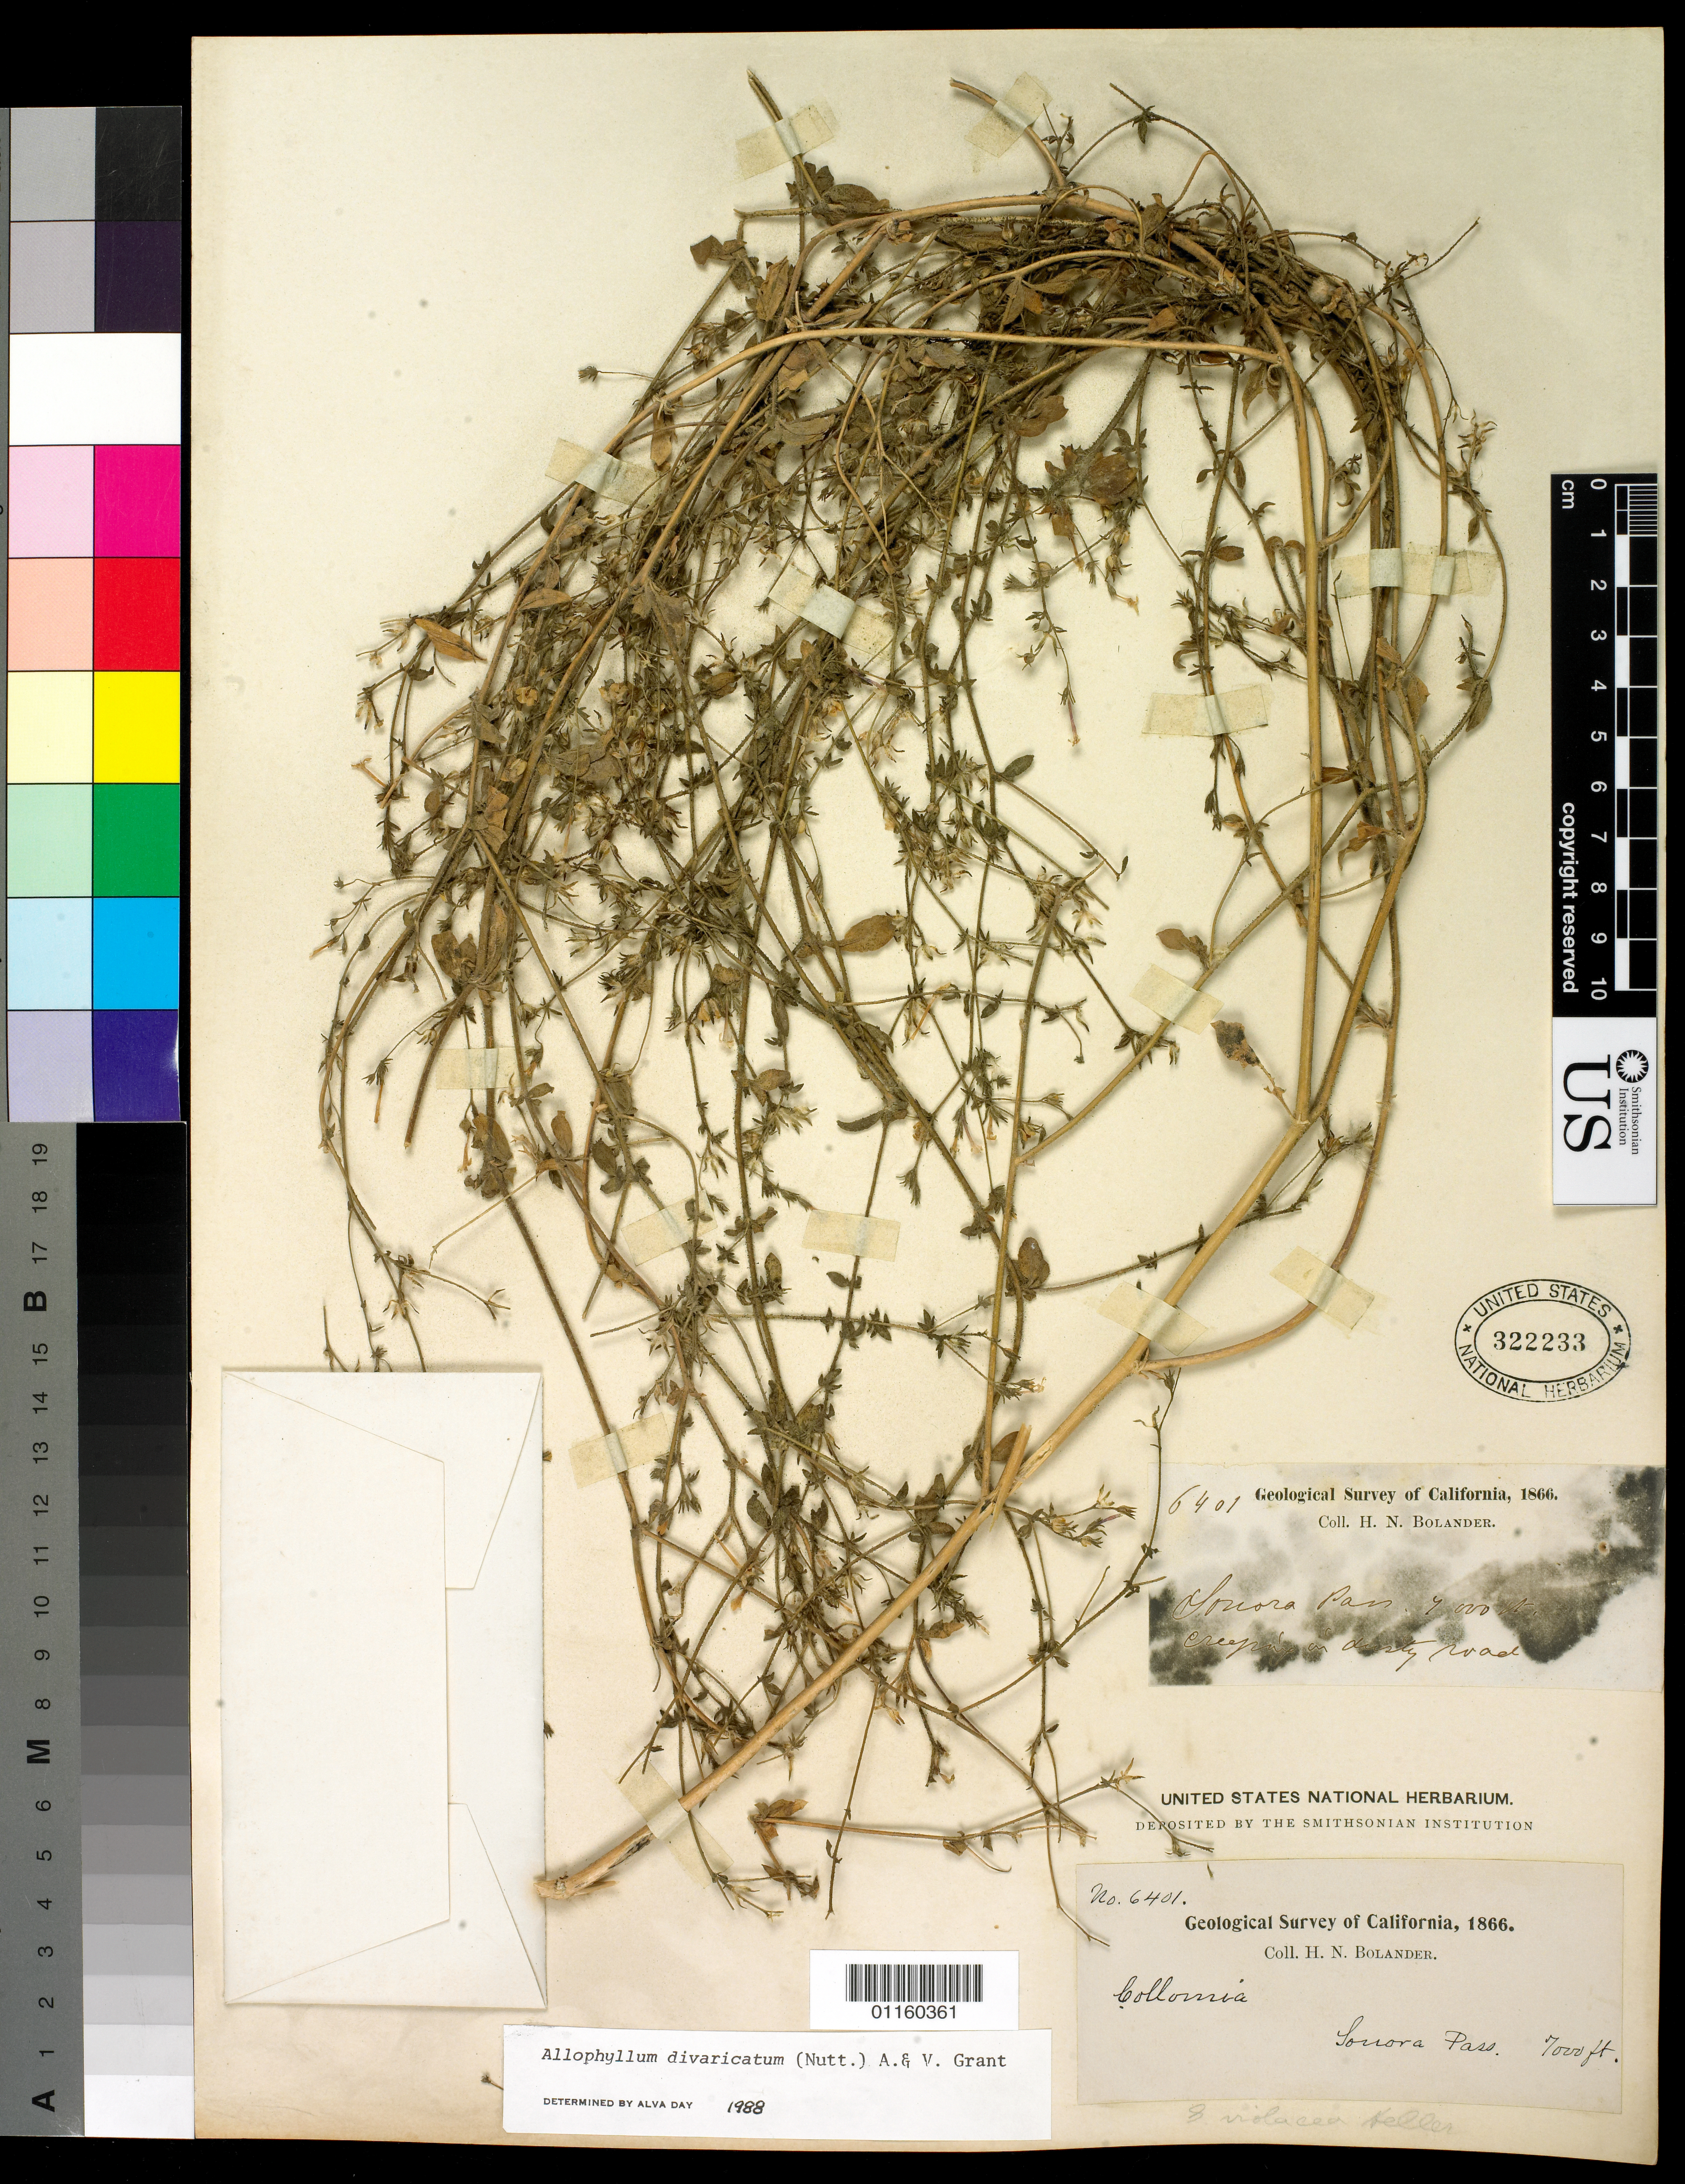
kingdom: Plantae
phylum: Tracheophyta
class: Magnoliopsida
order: Ericales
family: Polemoniaceae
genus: Allophyllum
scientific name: Allophyllum divaricatum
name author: (Nutt.) A.D. Grant & V.E. Grant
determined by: Day, A.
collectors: H. Bolander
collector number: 6401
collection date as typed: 1866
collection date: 1866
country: United States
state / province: California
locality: Sonora Pass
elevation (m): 2134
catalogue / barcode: US 322233